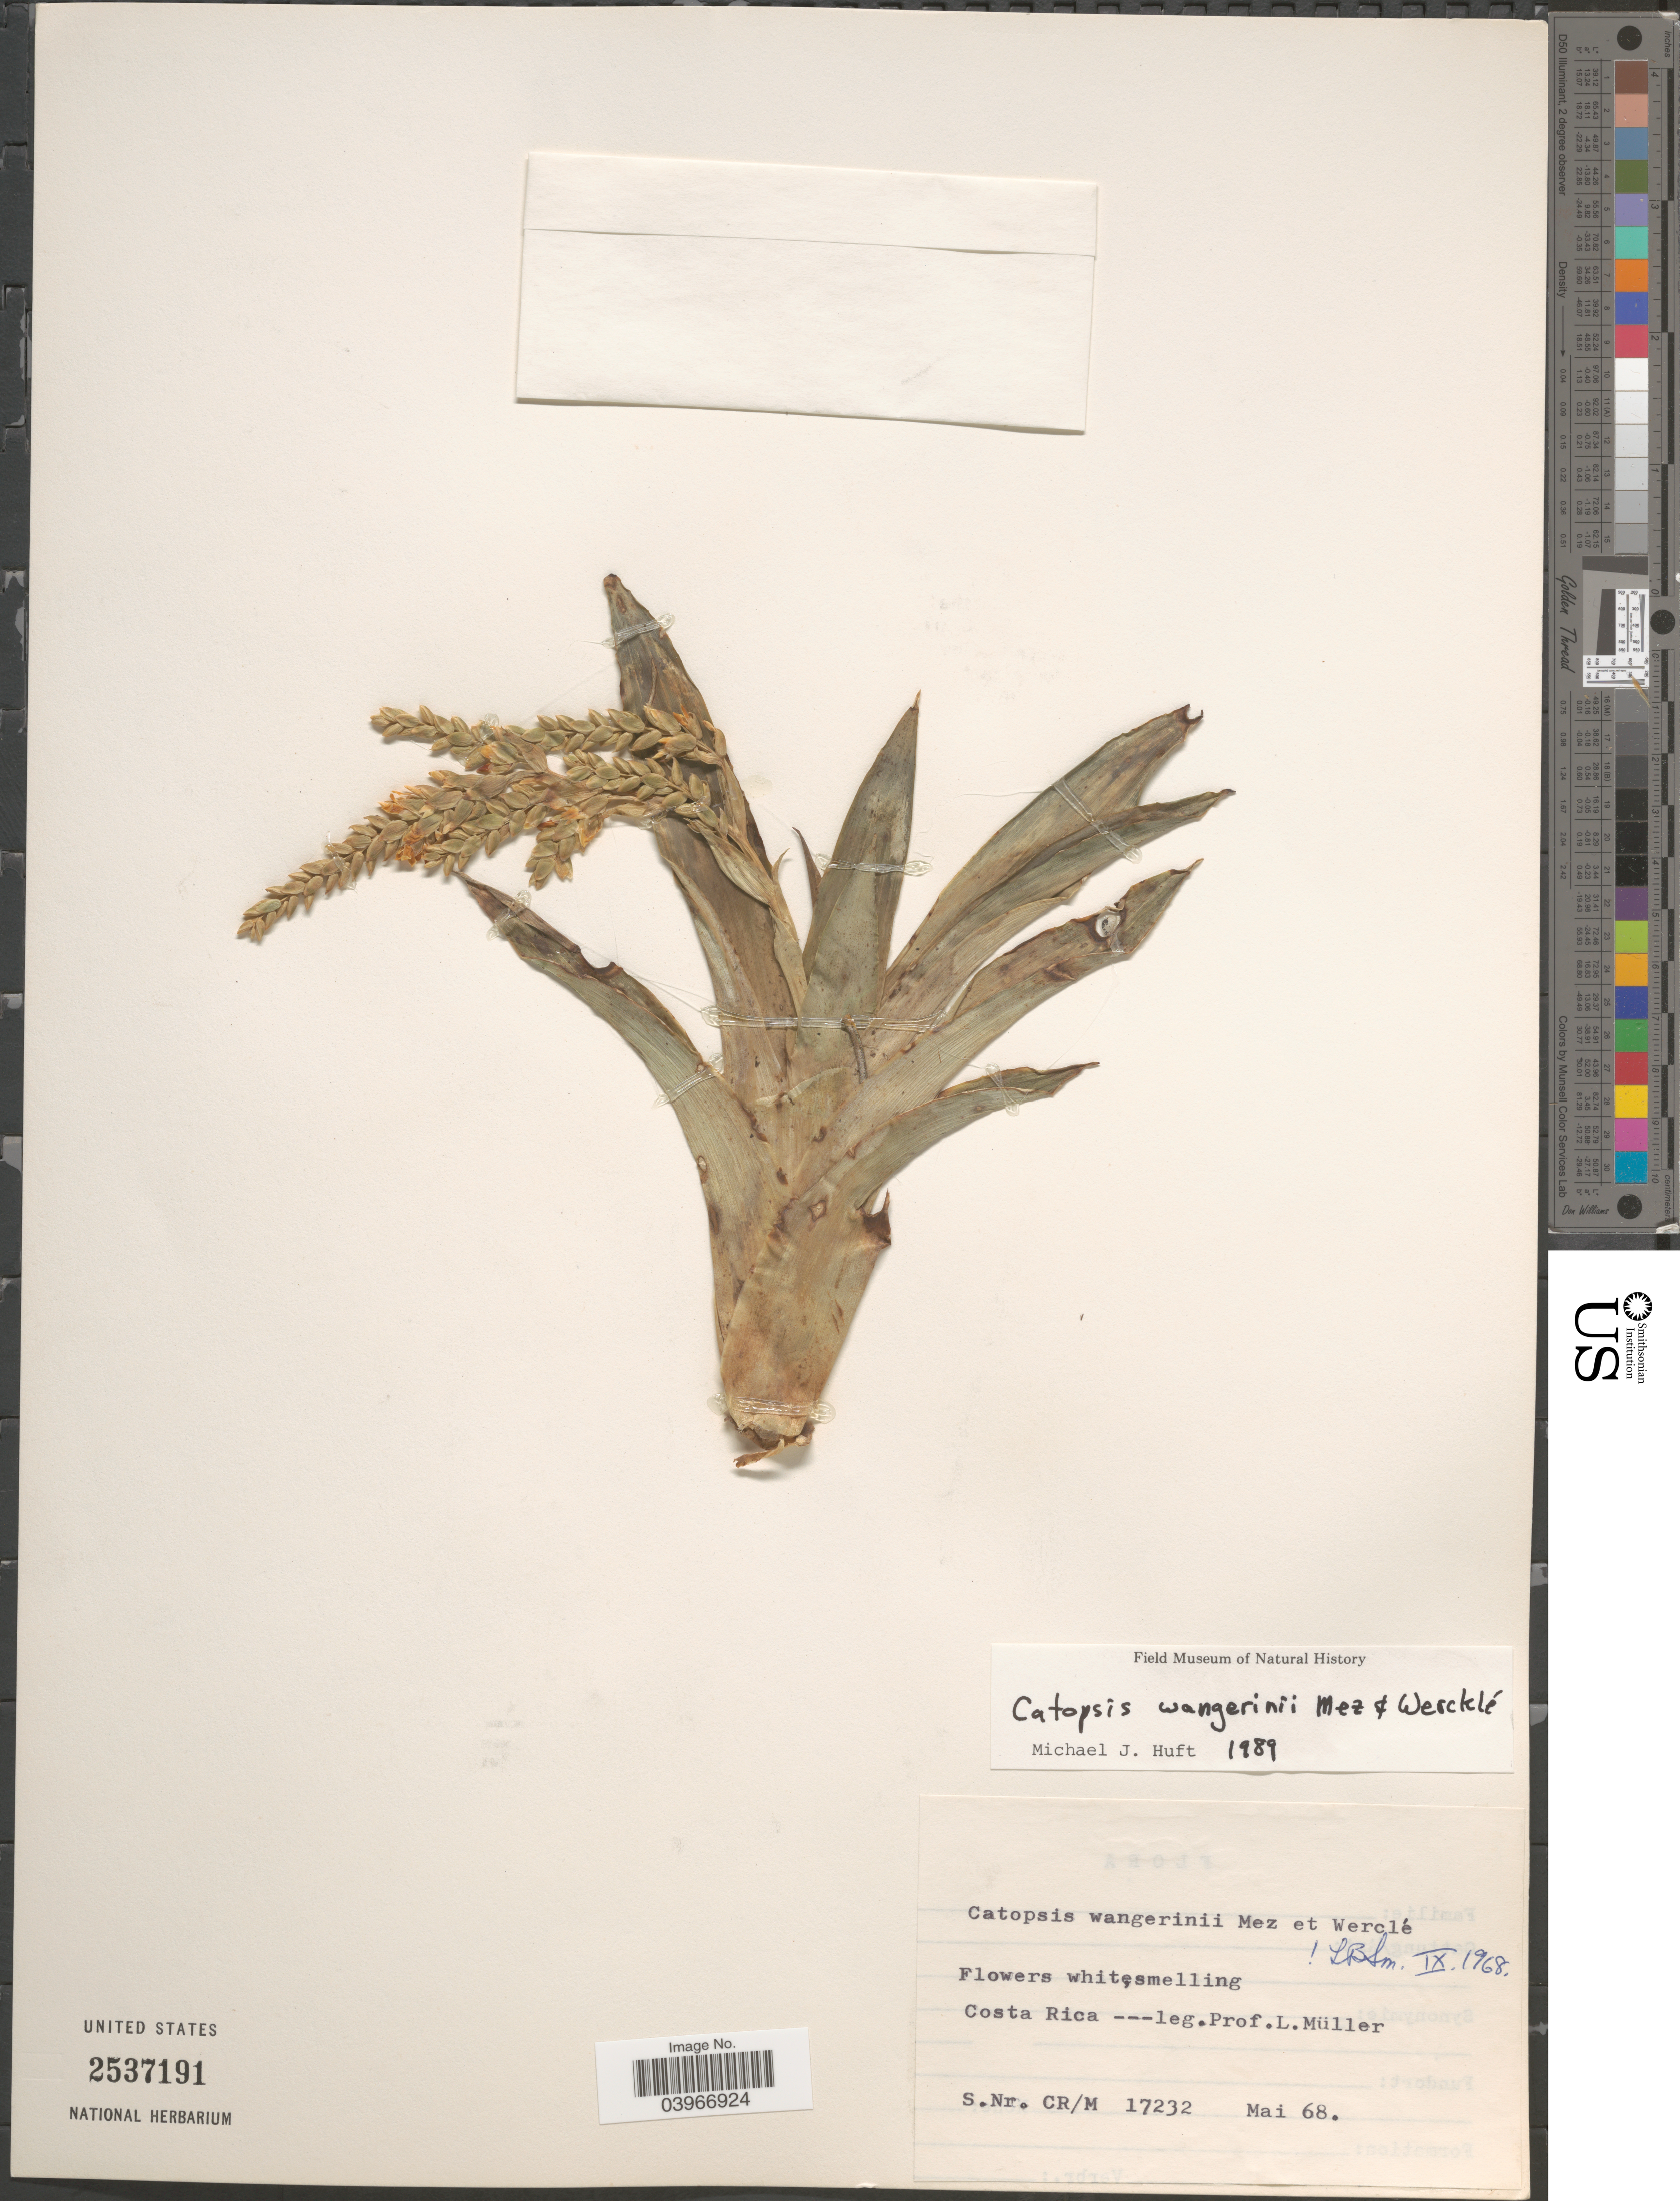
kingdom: Plantae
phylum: Tracheophyta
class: Liliopsida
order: Poales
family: Bromeliaceae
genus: Catopsis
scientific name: Catopsis wangerinii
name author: Mez & Wercklé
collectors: P. Müller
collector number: CR/M 17232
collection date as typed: Transcribed d/m/y: /5/68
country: Costa Rica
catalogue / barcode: US 2537191